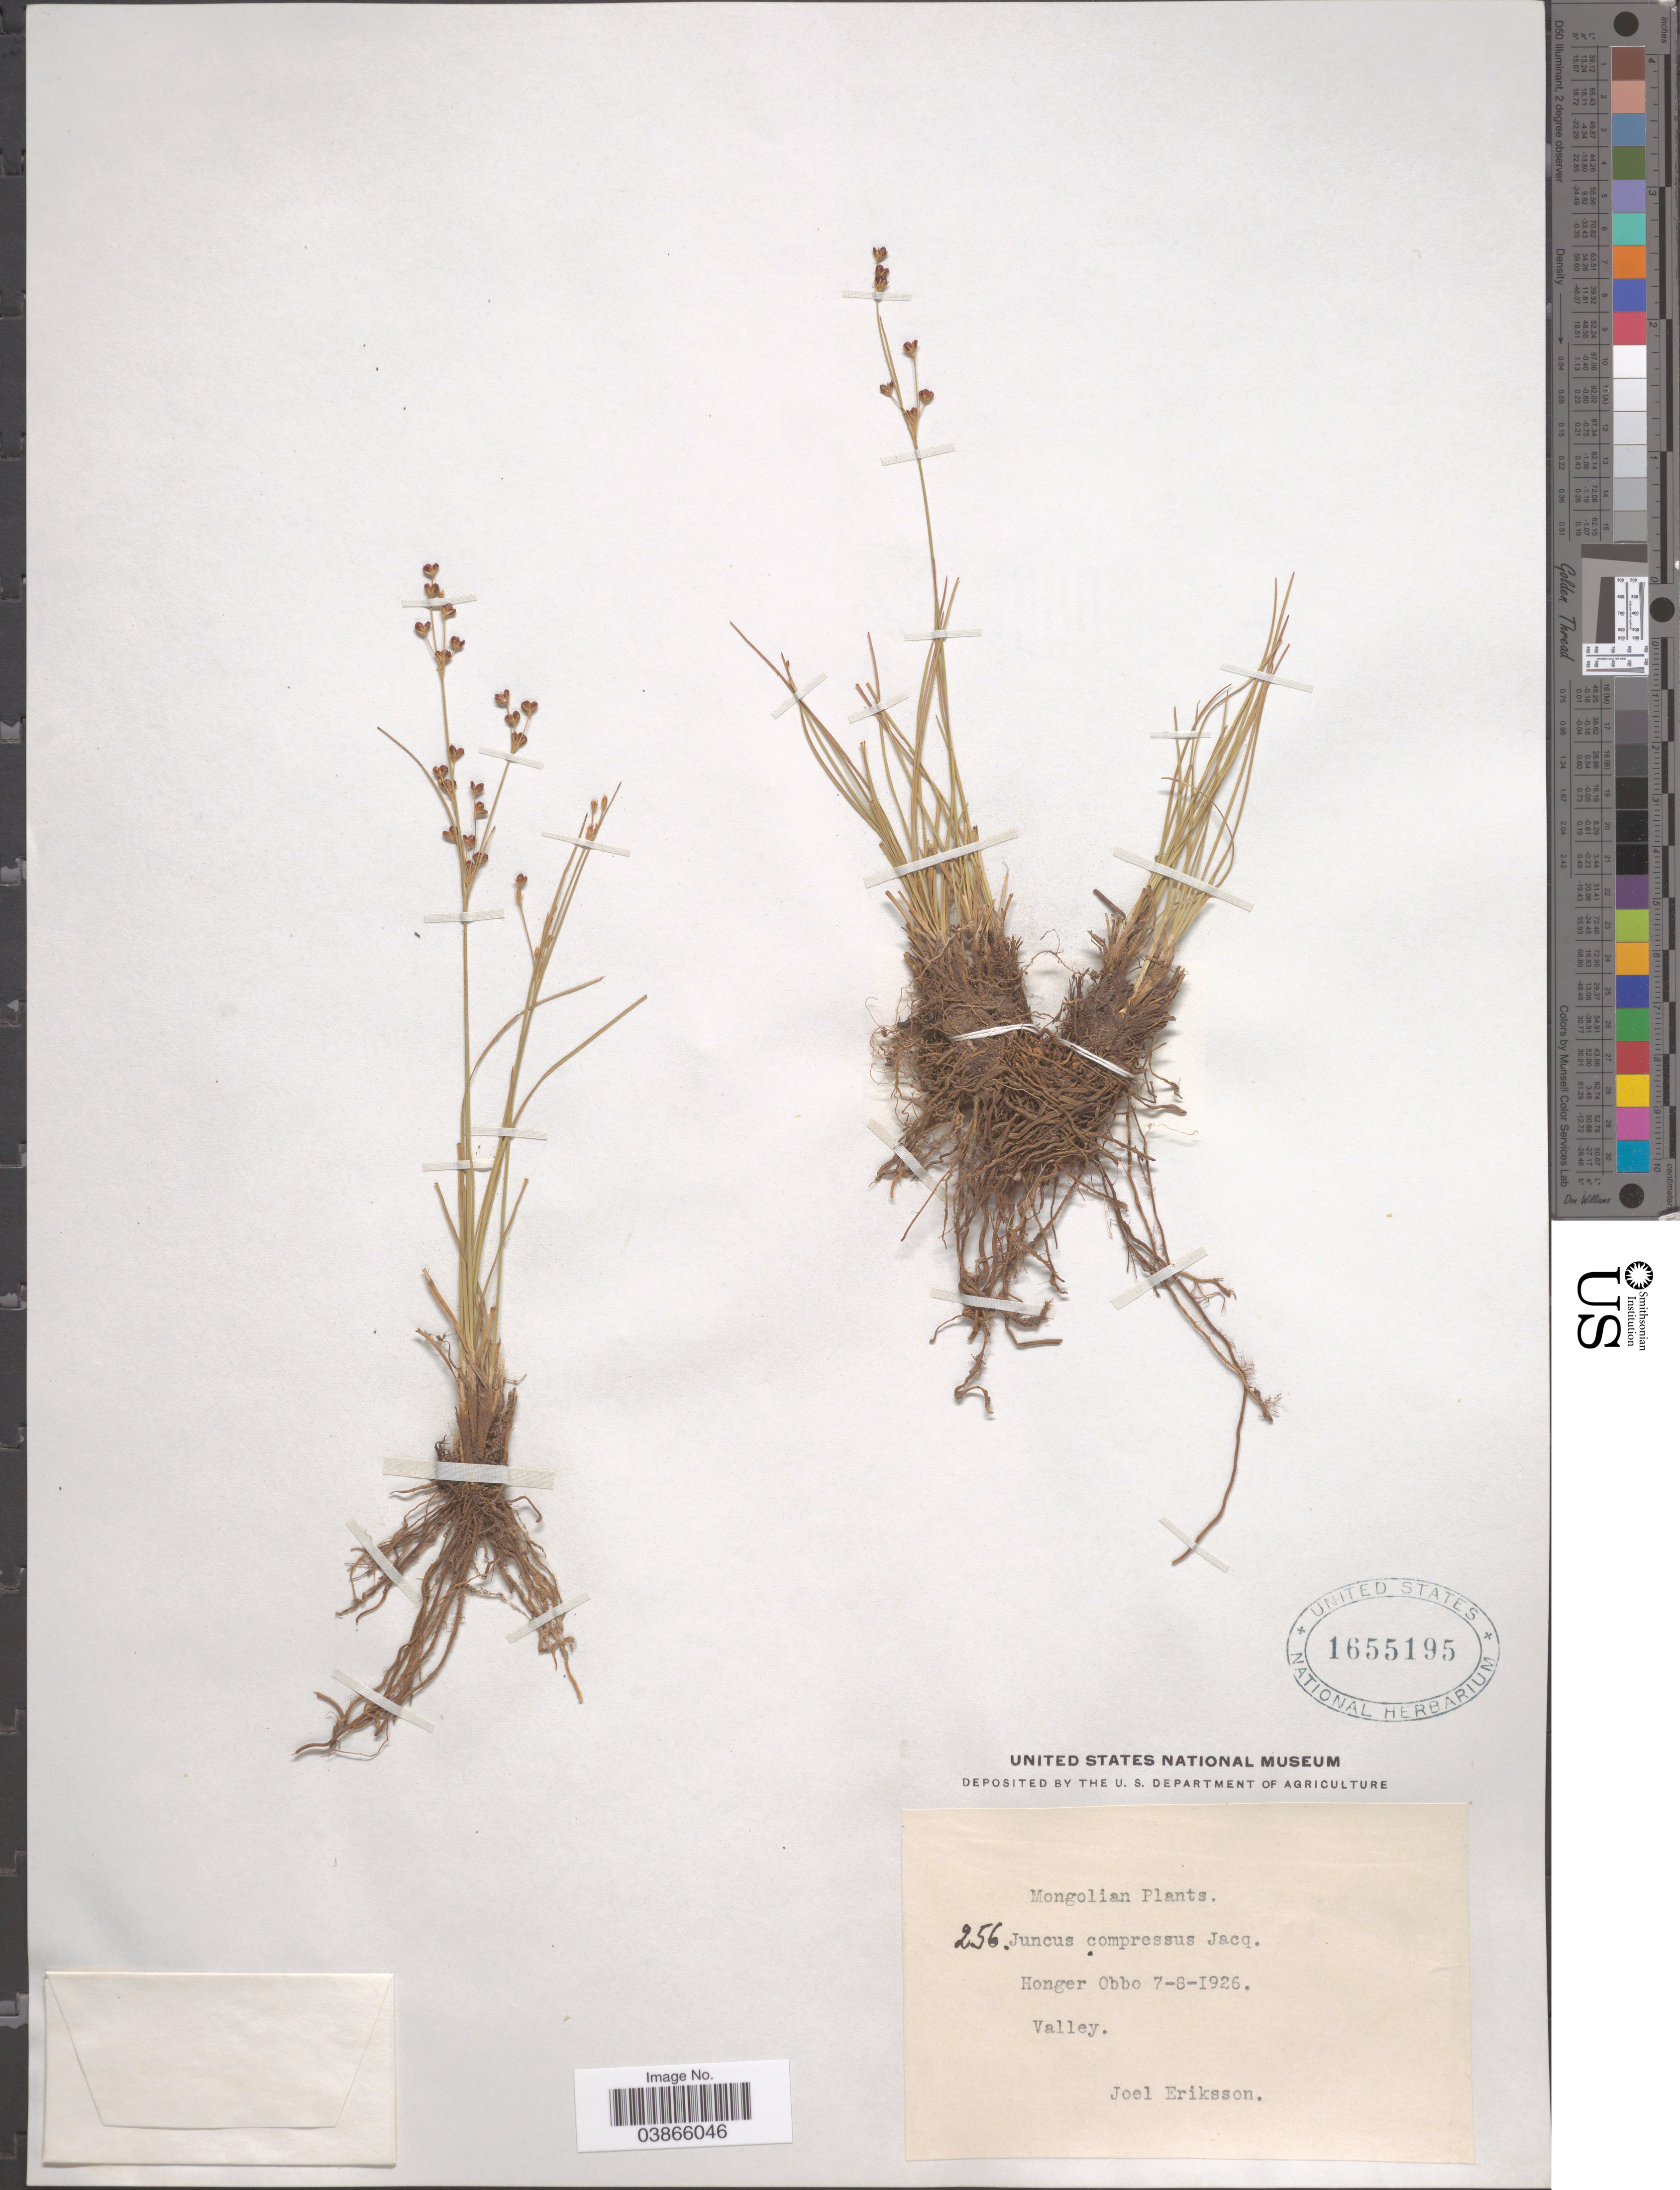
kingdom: Plantae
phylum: Tracheophyta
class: Liliopsida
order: Poales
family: Juncaceae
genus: Juncus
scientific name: Juncus compressus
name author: Jacq.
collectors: J. Eriksson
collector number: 256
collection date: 1926-08-07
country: Mongolia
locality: Honger Obbo. Valley.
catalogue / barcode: US 1655195